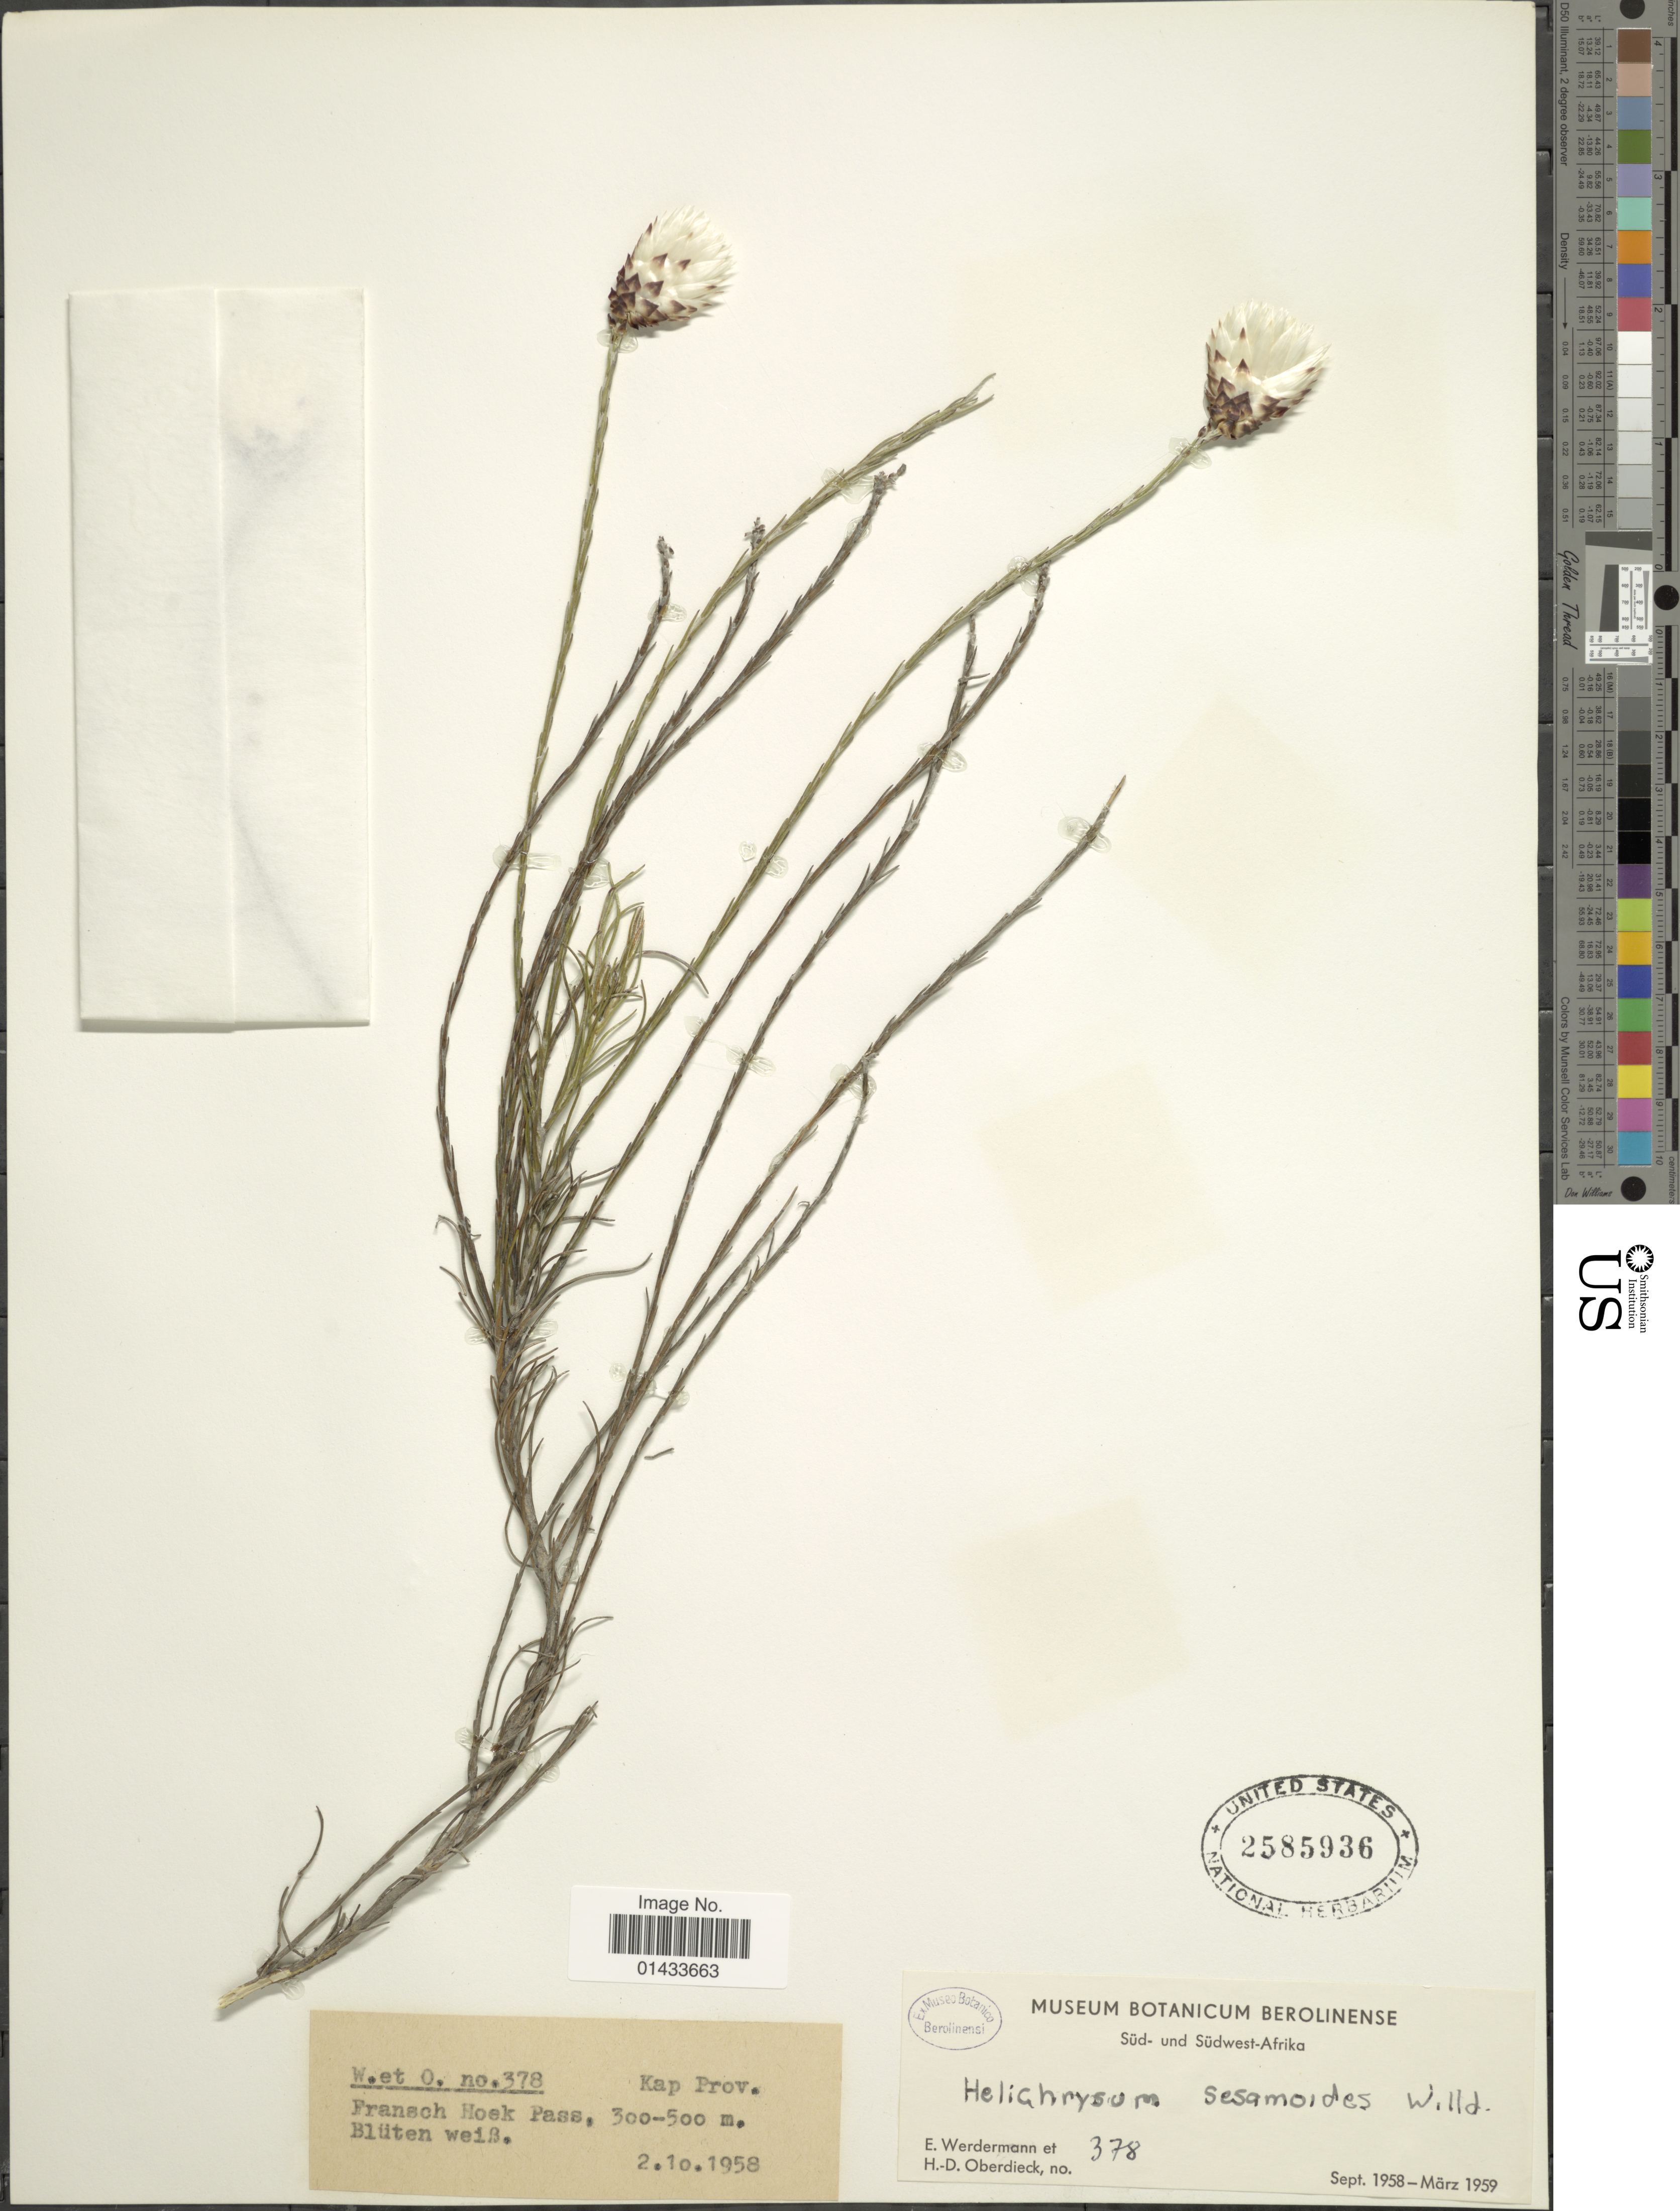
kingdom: Plantae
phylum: Tracheophyta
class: Magnoliopsida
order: Asterales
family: Asteraceae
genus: Helichrysum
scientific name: Helichrysum sesamoides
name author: A. Cunn.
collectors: E. Werdermann & H. Oberdieck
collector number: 378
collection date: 1958-10-02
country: South Africa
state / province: Western Cape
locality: Kap Prov., Fransch Hoek Pass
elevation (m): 300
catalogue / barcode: US 2585936